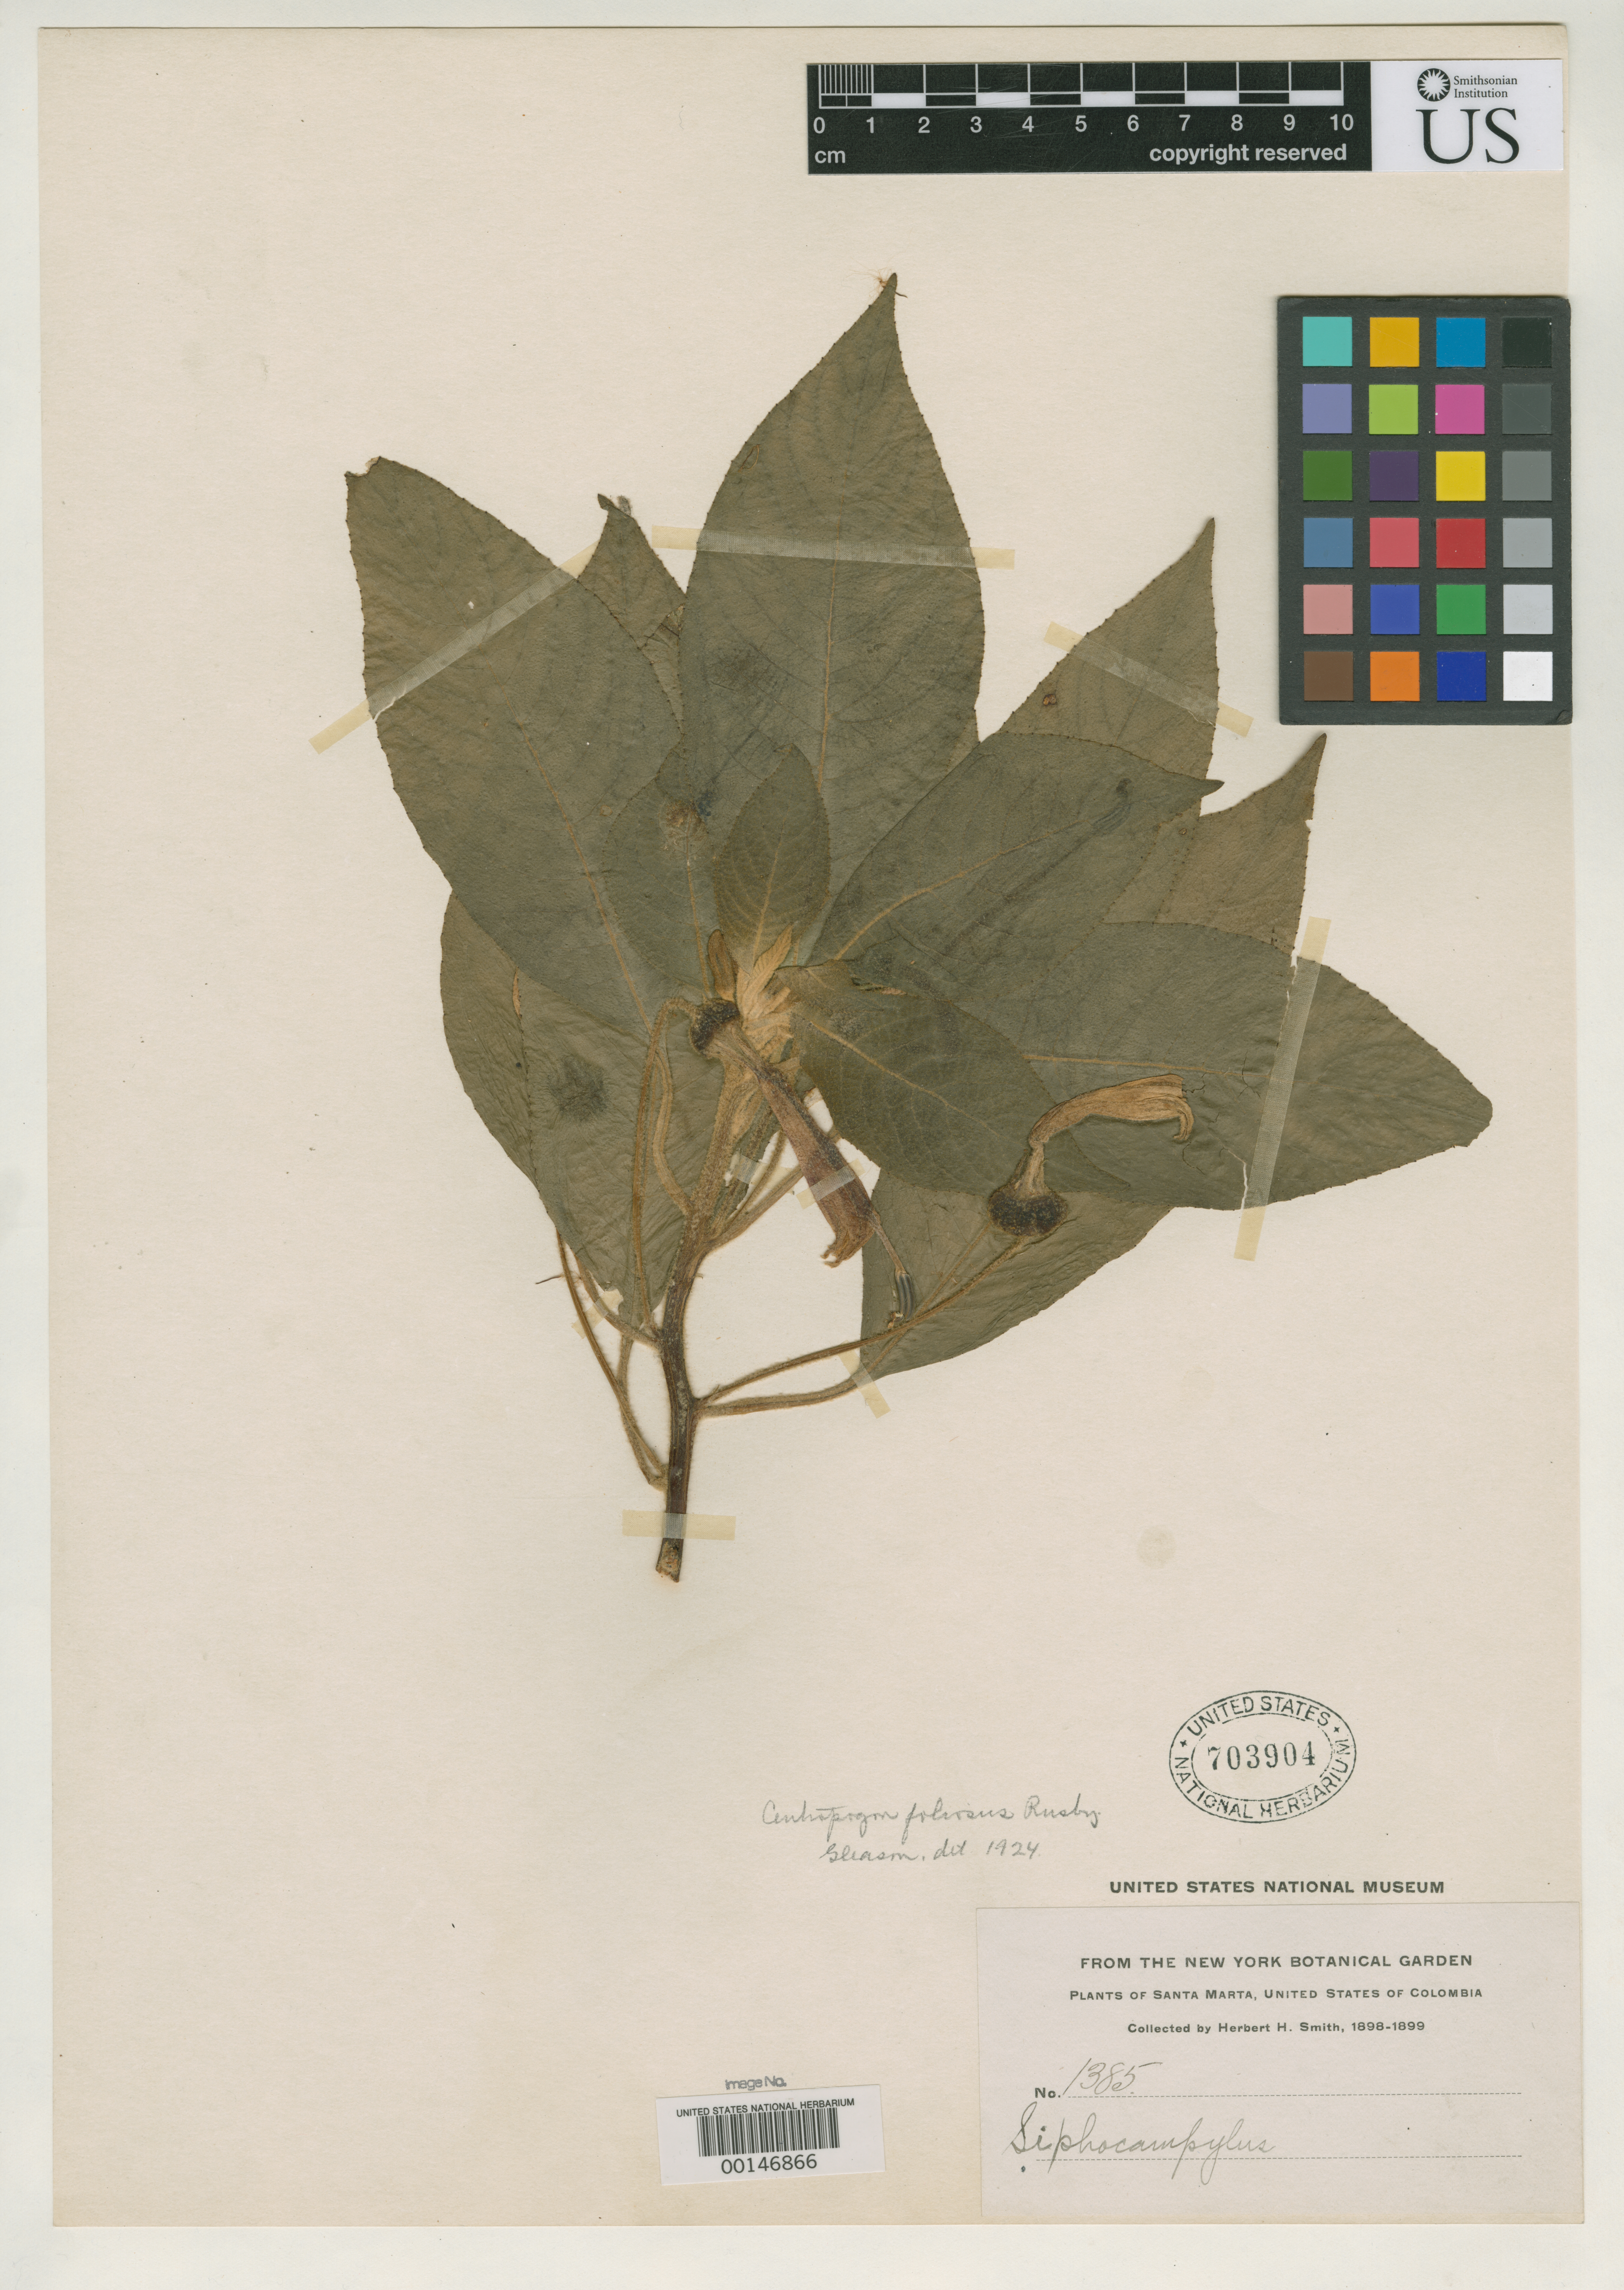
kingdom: Plantae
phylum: Tracheophyta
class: Magnoliopsida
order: Asterales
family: Campanulaceae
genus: Centropogon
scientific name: Centropogon foliosum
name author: Rusby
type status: Isotype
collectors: Herbert H. Smith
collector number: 1385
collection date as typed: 22 Jan 1899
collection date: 1899-01-22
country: Colombia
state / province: Tolima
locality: Sierra del LIbano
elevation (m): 1829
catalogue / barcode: US 703904